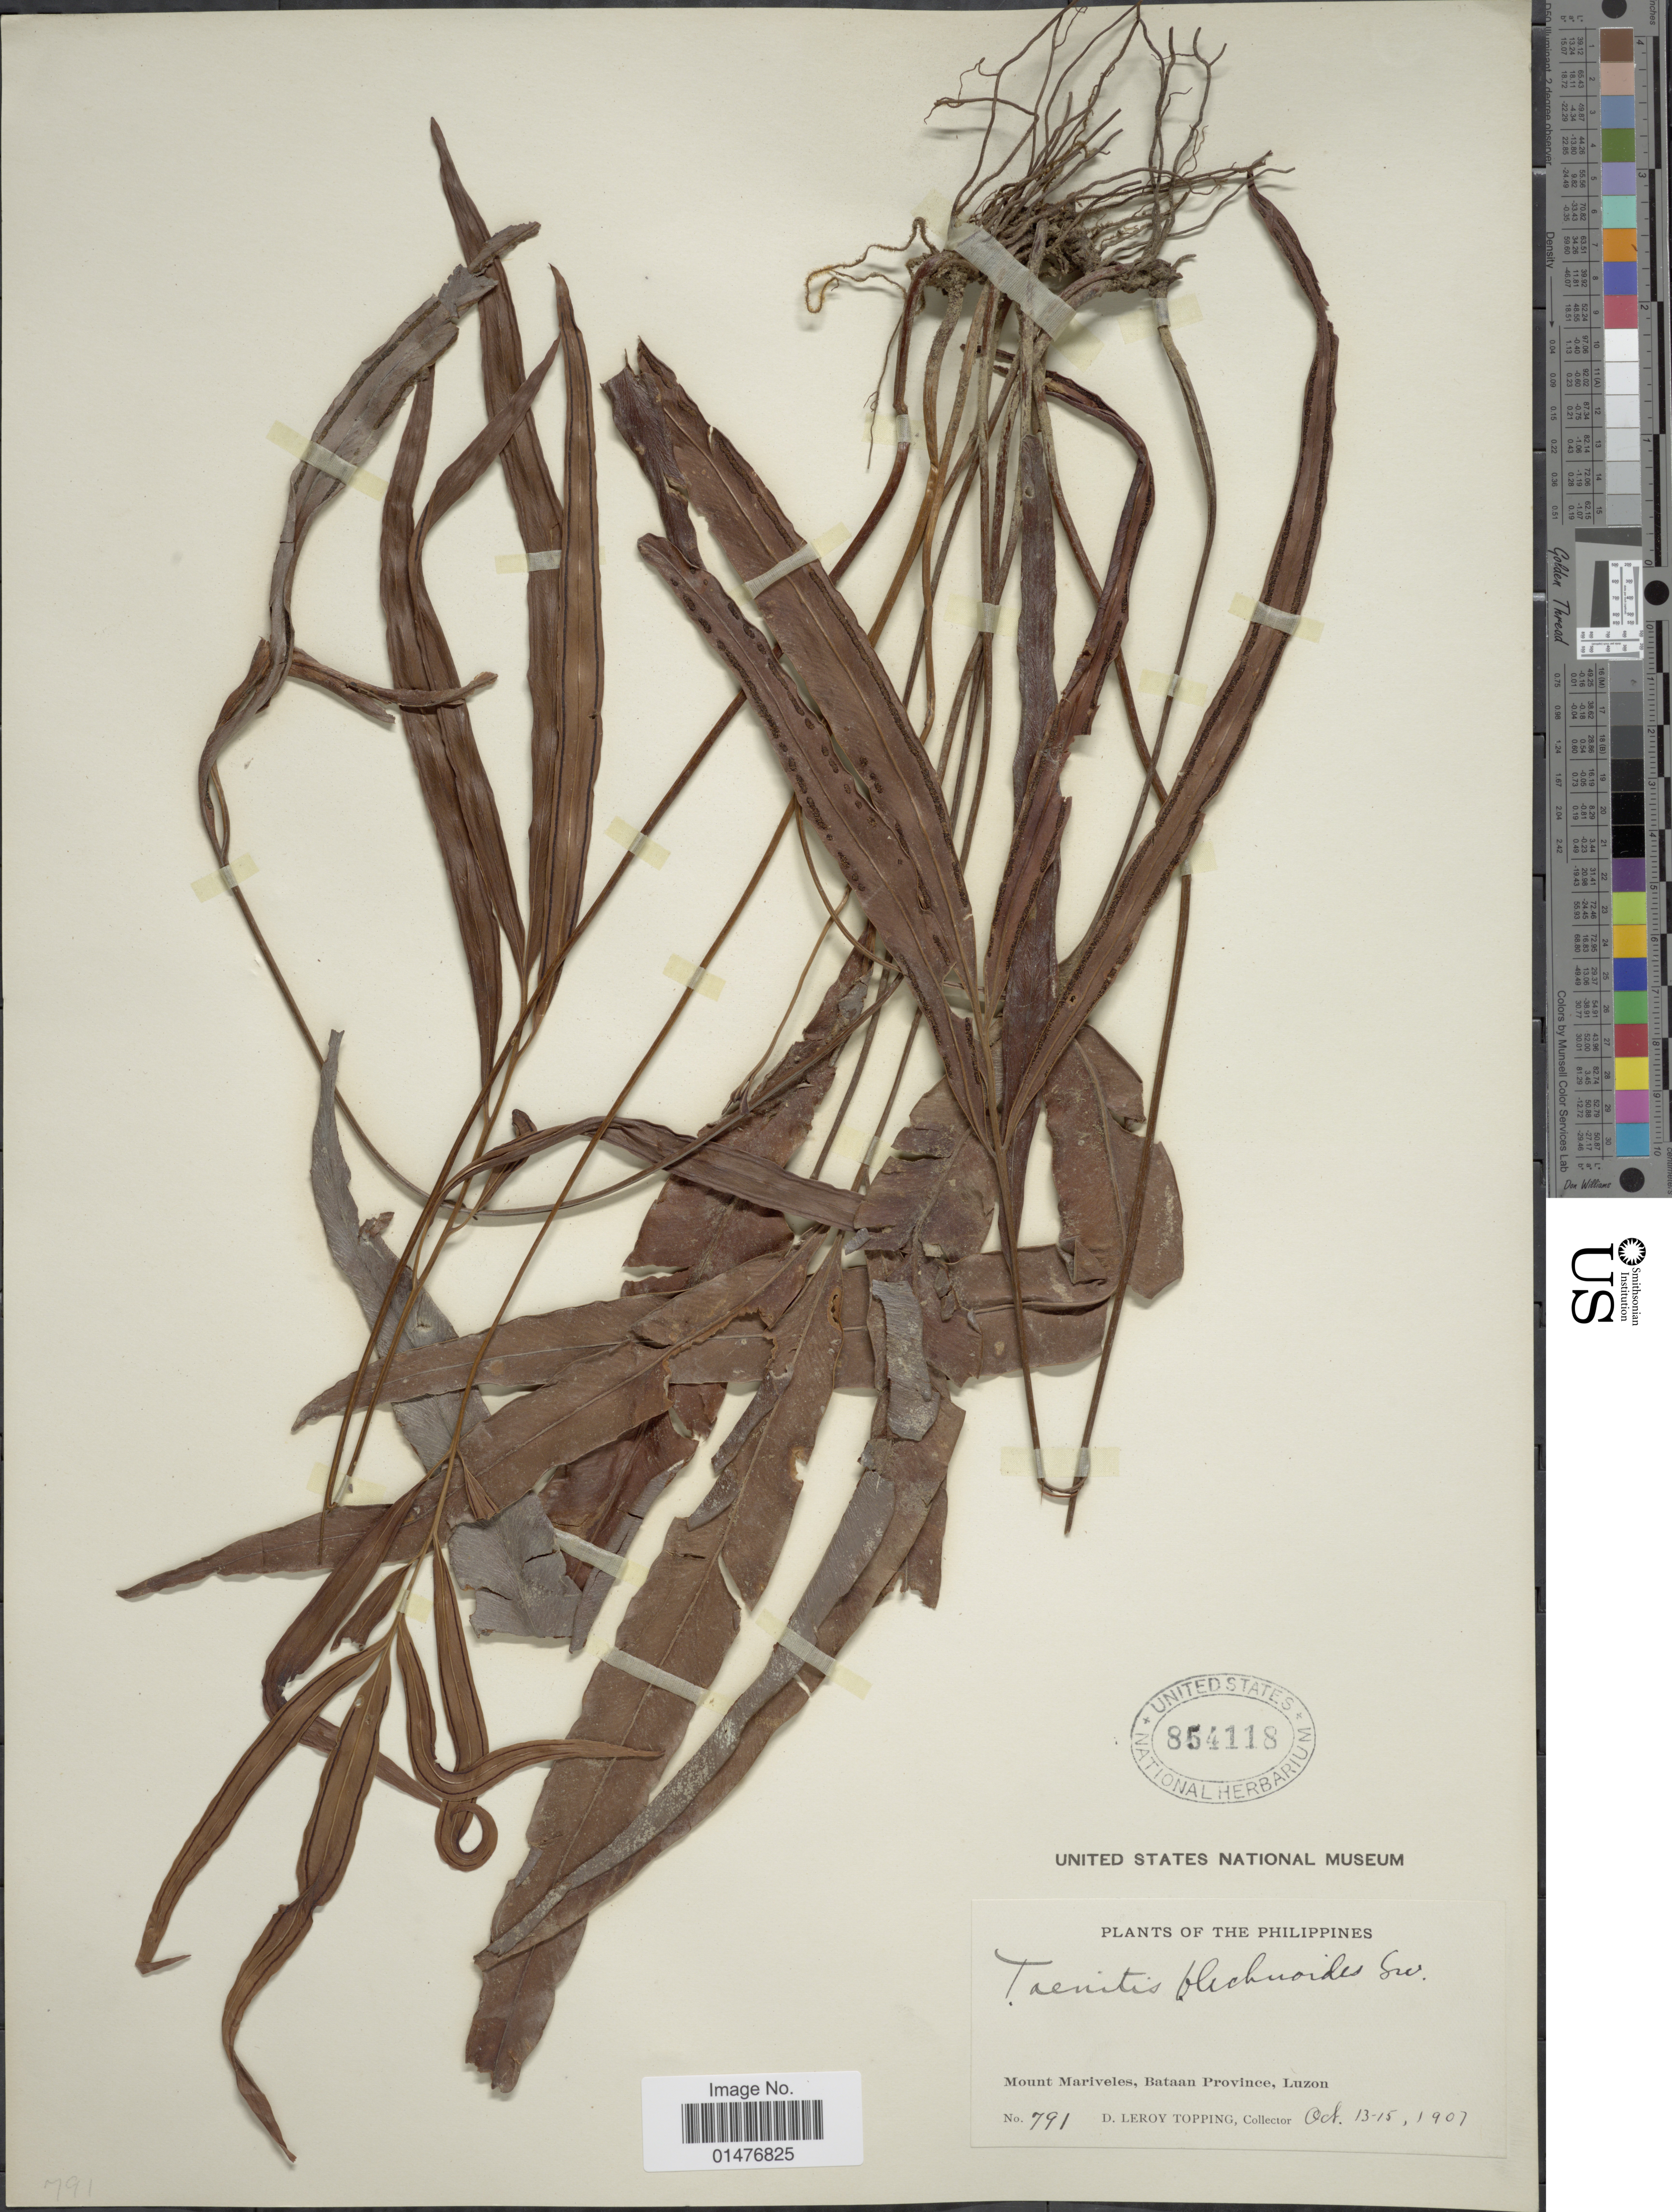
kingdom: Plantae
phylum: Tracheophyta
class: Polypodiopsida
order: Polypodiales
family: Pteridaceae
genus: Taenitis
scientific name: Taenitis blechnoides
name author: (Willd.) Sw.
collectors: D. L. Topping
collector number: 791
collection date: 1907-10-13/1907-10-15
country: Philippines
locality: Mount Mariveles, Bataan province, Luzon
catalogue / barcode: US 854118